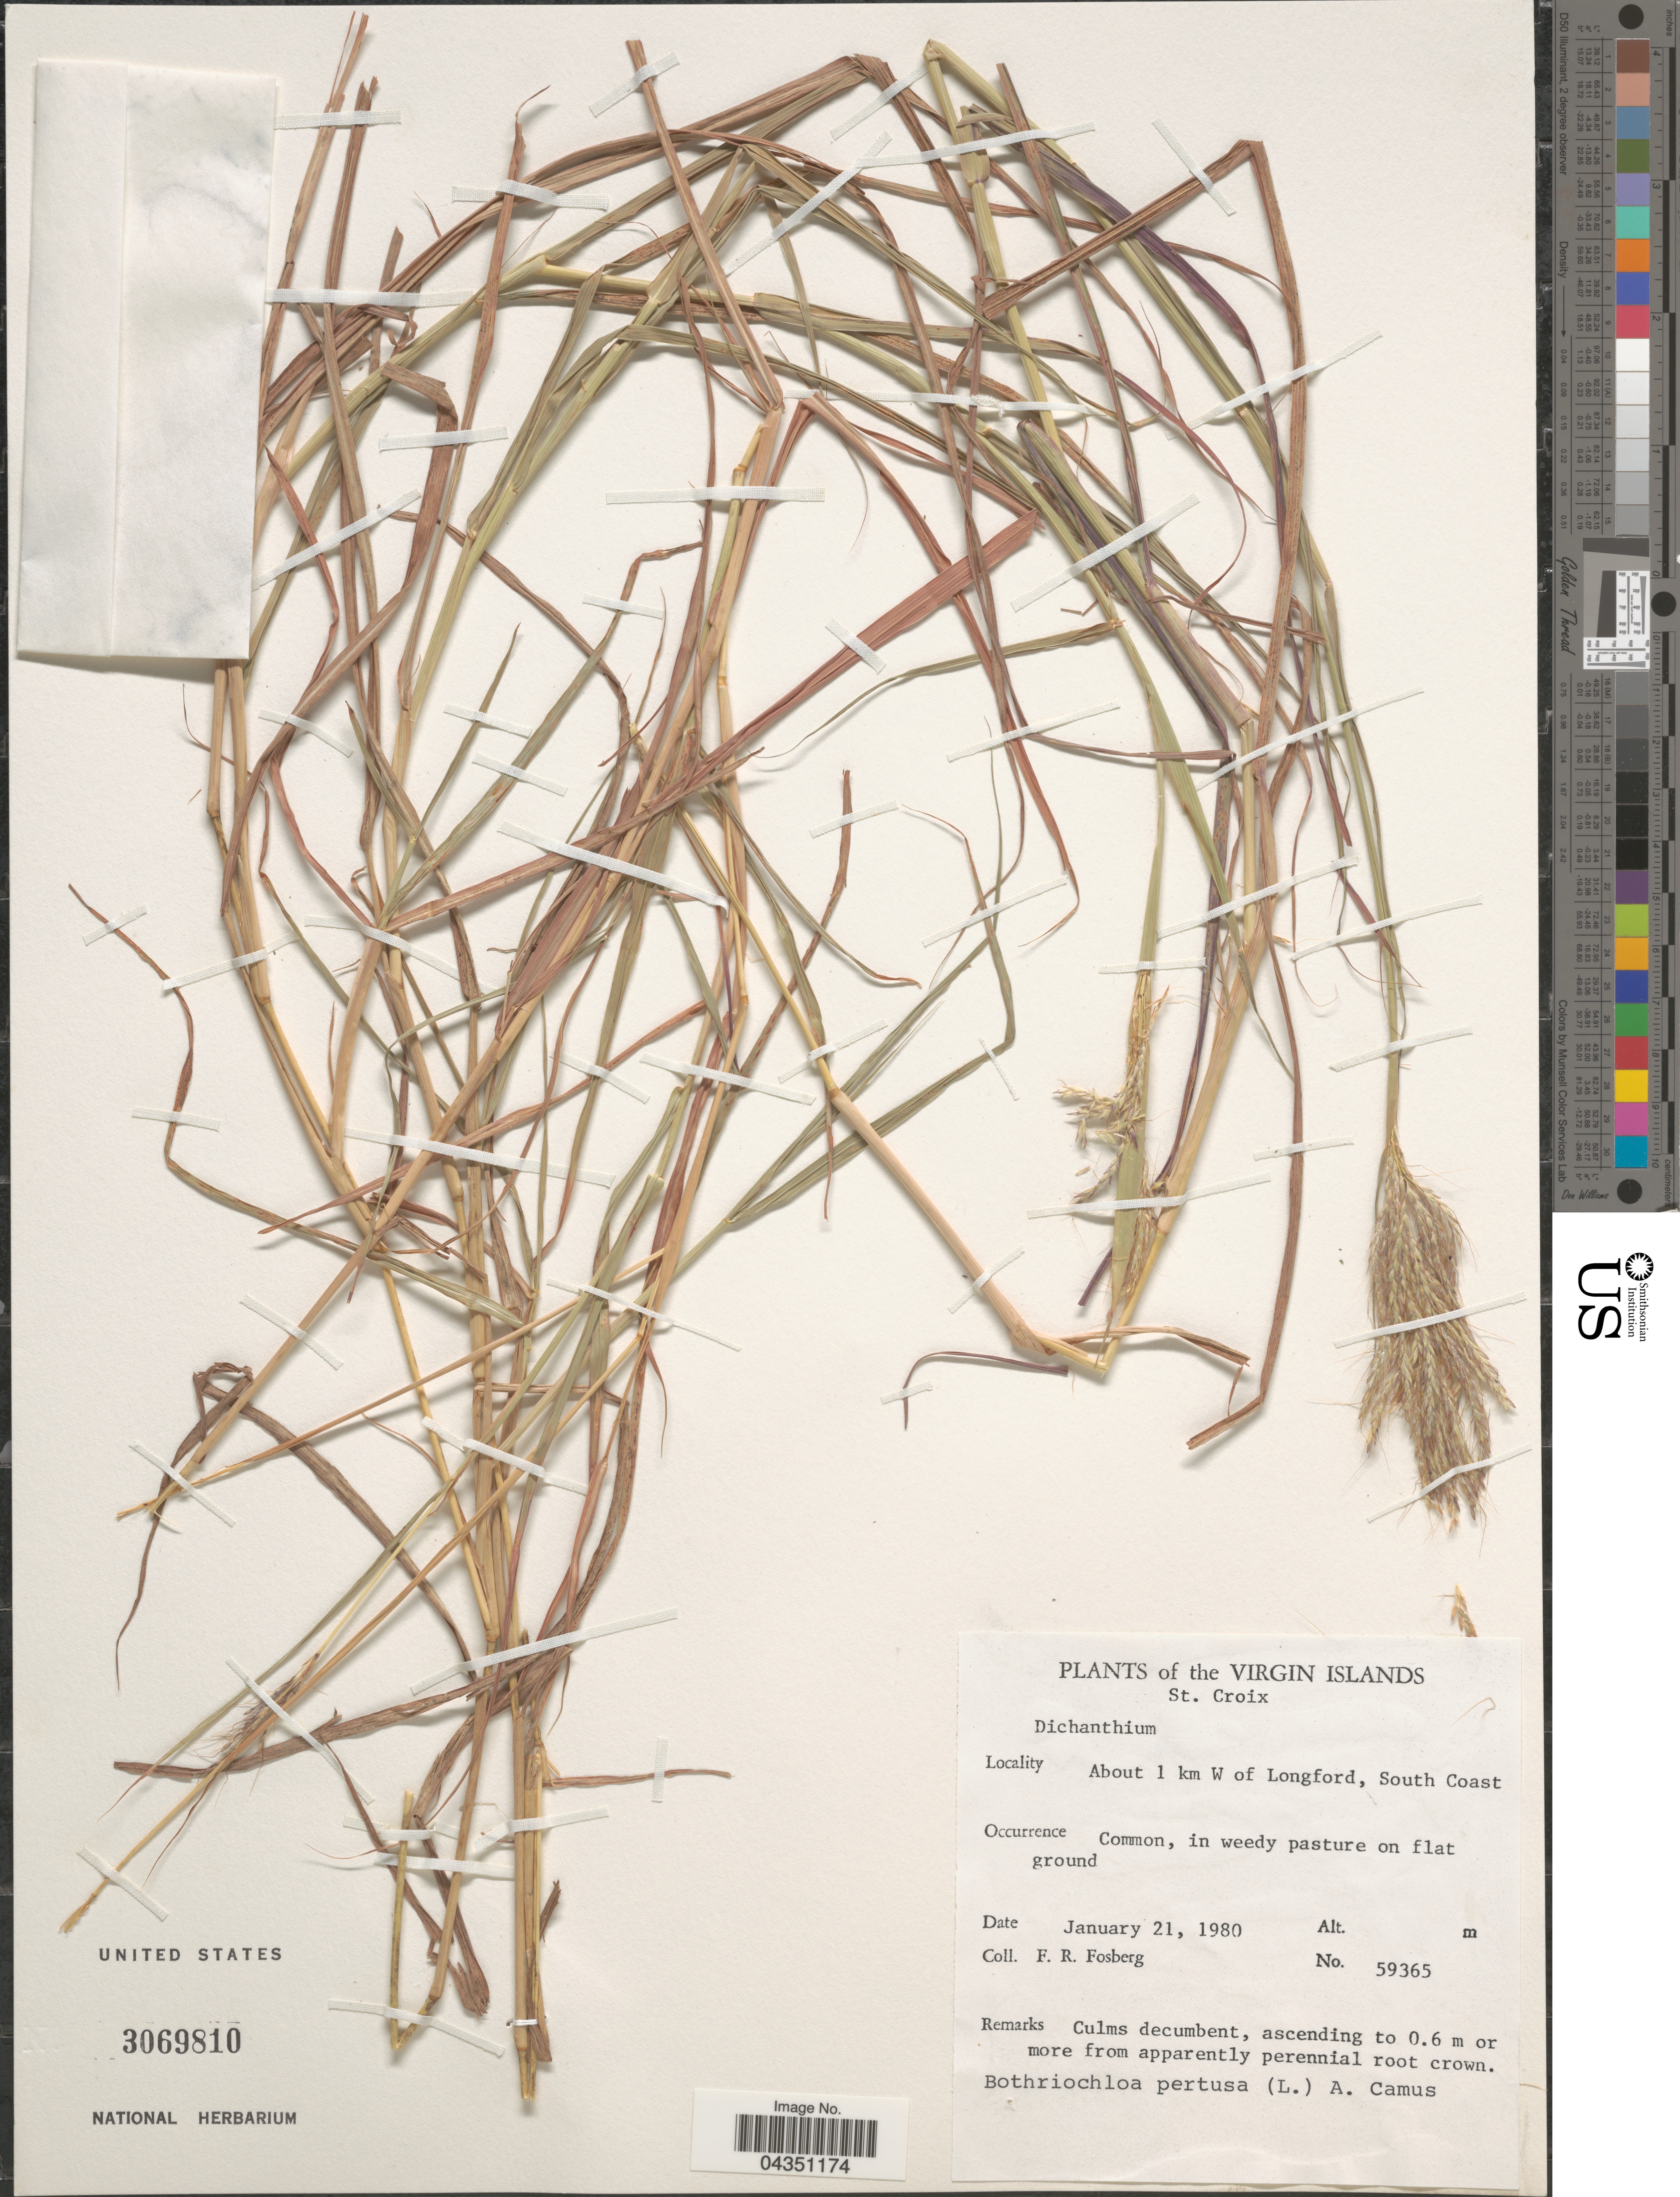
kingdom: Plantae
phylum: Tracheophyta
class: Liliopsida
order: Poales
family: Poaceae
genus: Dichanthium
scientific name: Dichanthium sp.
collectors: F. R. Fosberg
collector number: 59365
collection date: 1980-01-21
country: U.S. Virgin Islands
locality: The Virgin Islands. St. Croix. About 1 km W of Longford, South Coast.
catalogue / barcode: US 3069810